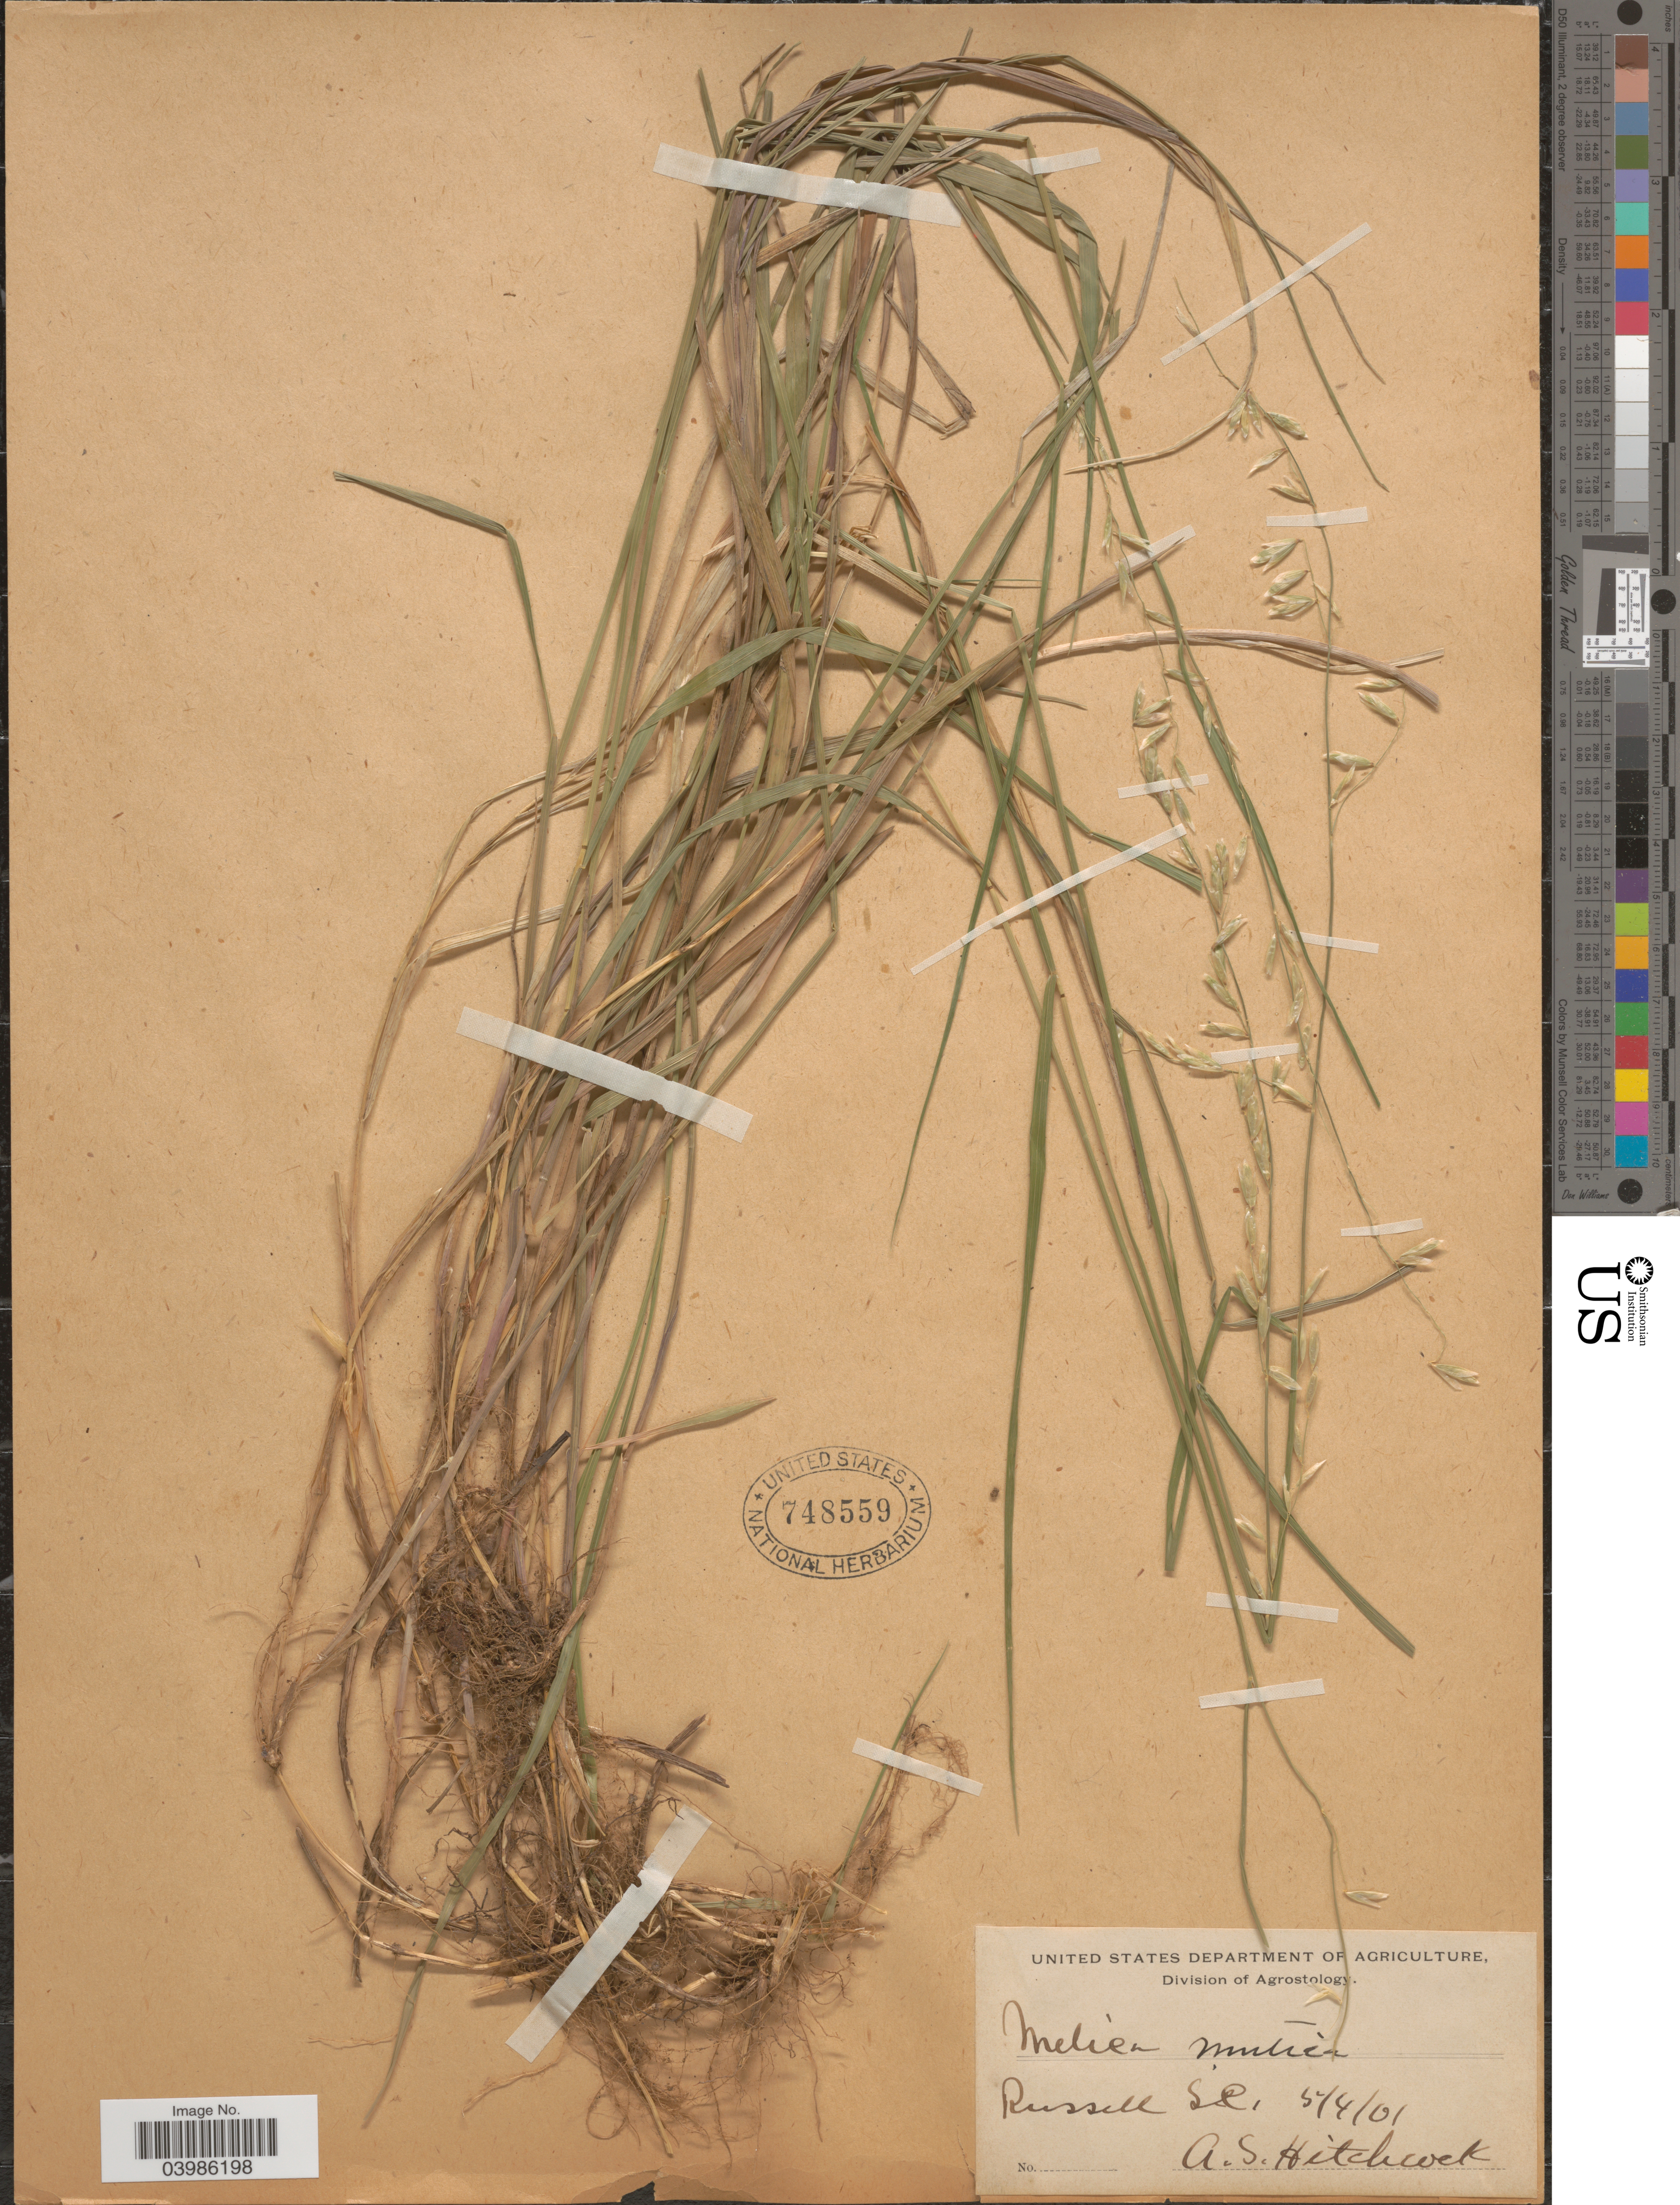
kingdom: Plantae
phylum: Tracheophyta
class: Liliopsida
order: Poales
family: Poaceae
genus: Melica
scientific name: Melica mutica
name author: Walter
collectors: A. S. Hitchcock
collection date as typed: Transcribed d/m/y: 4/5/1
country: United States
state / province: South Carolina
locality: Russell.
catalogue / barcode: US 748559